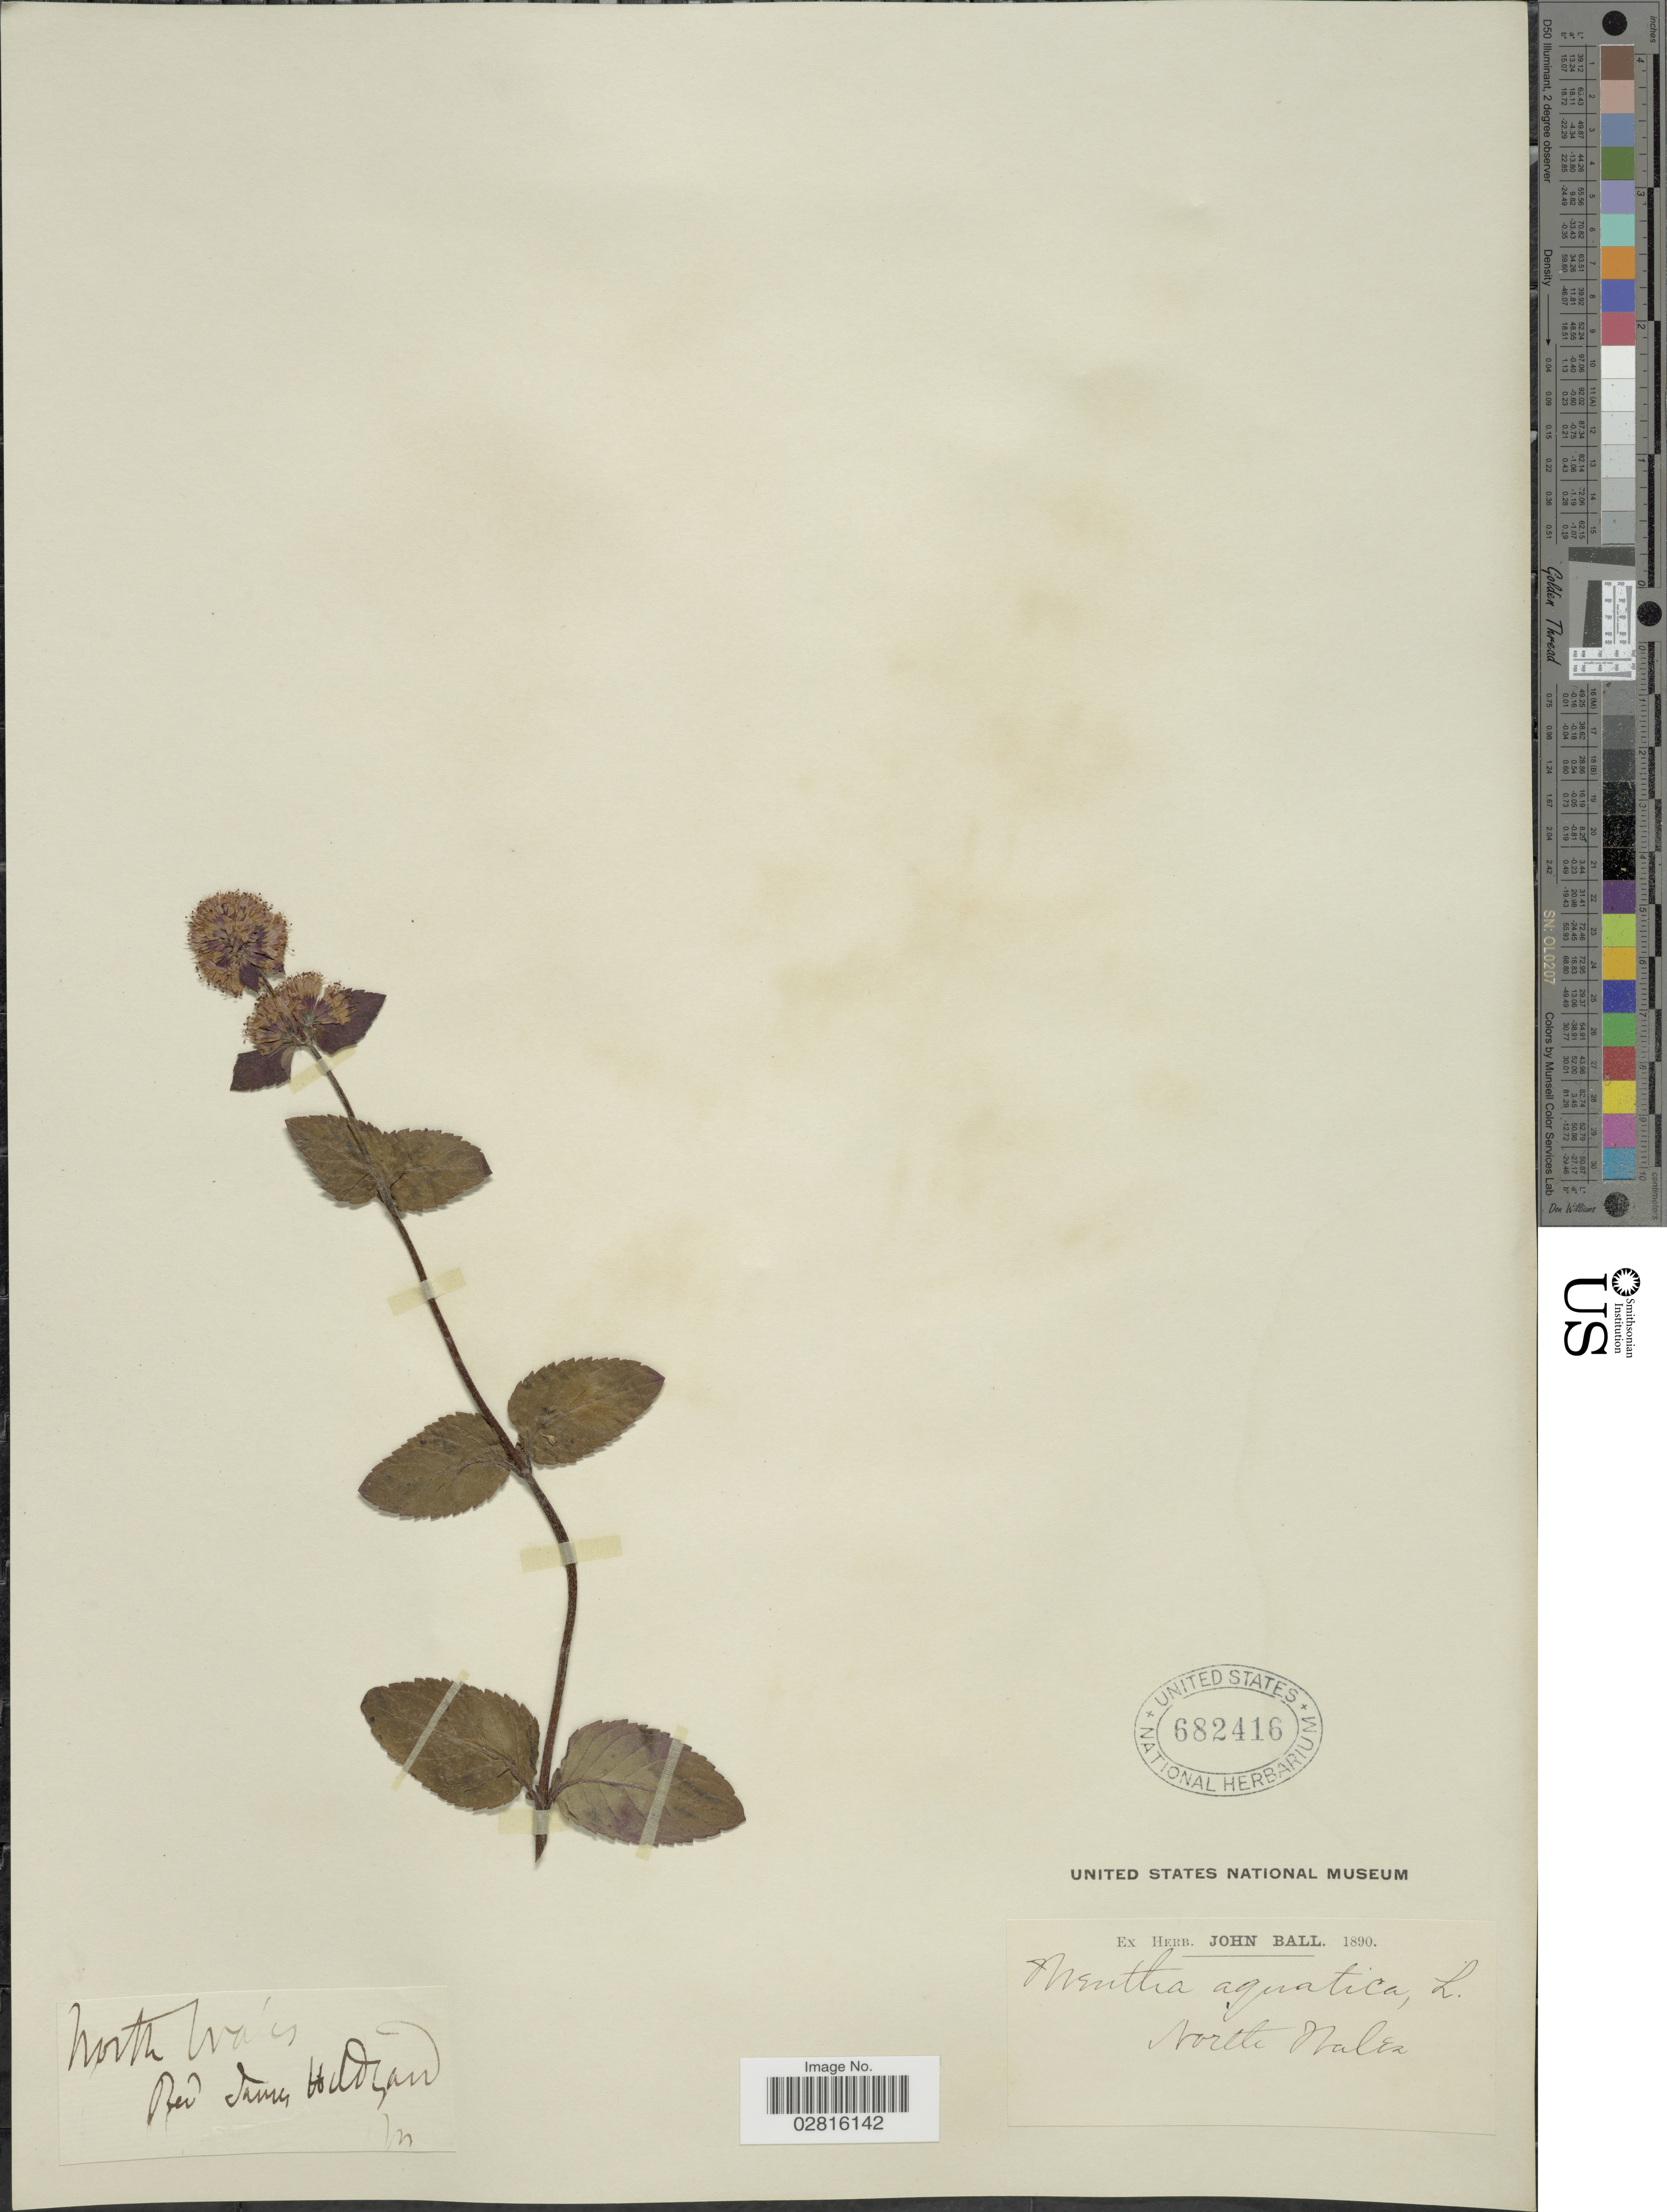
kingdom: Plantae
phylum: Tracheophyta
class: Magnoliopsida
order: Lamiales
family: Lamiaceae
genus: Mentha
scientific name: Mentha aquatica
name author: L.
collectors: ex herb. John Ball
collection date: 1890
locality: North Nalez.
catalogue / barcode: US 682416